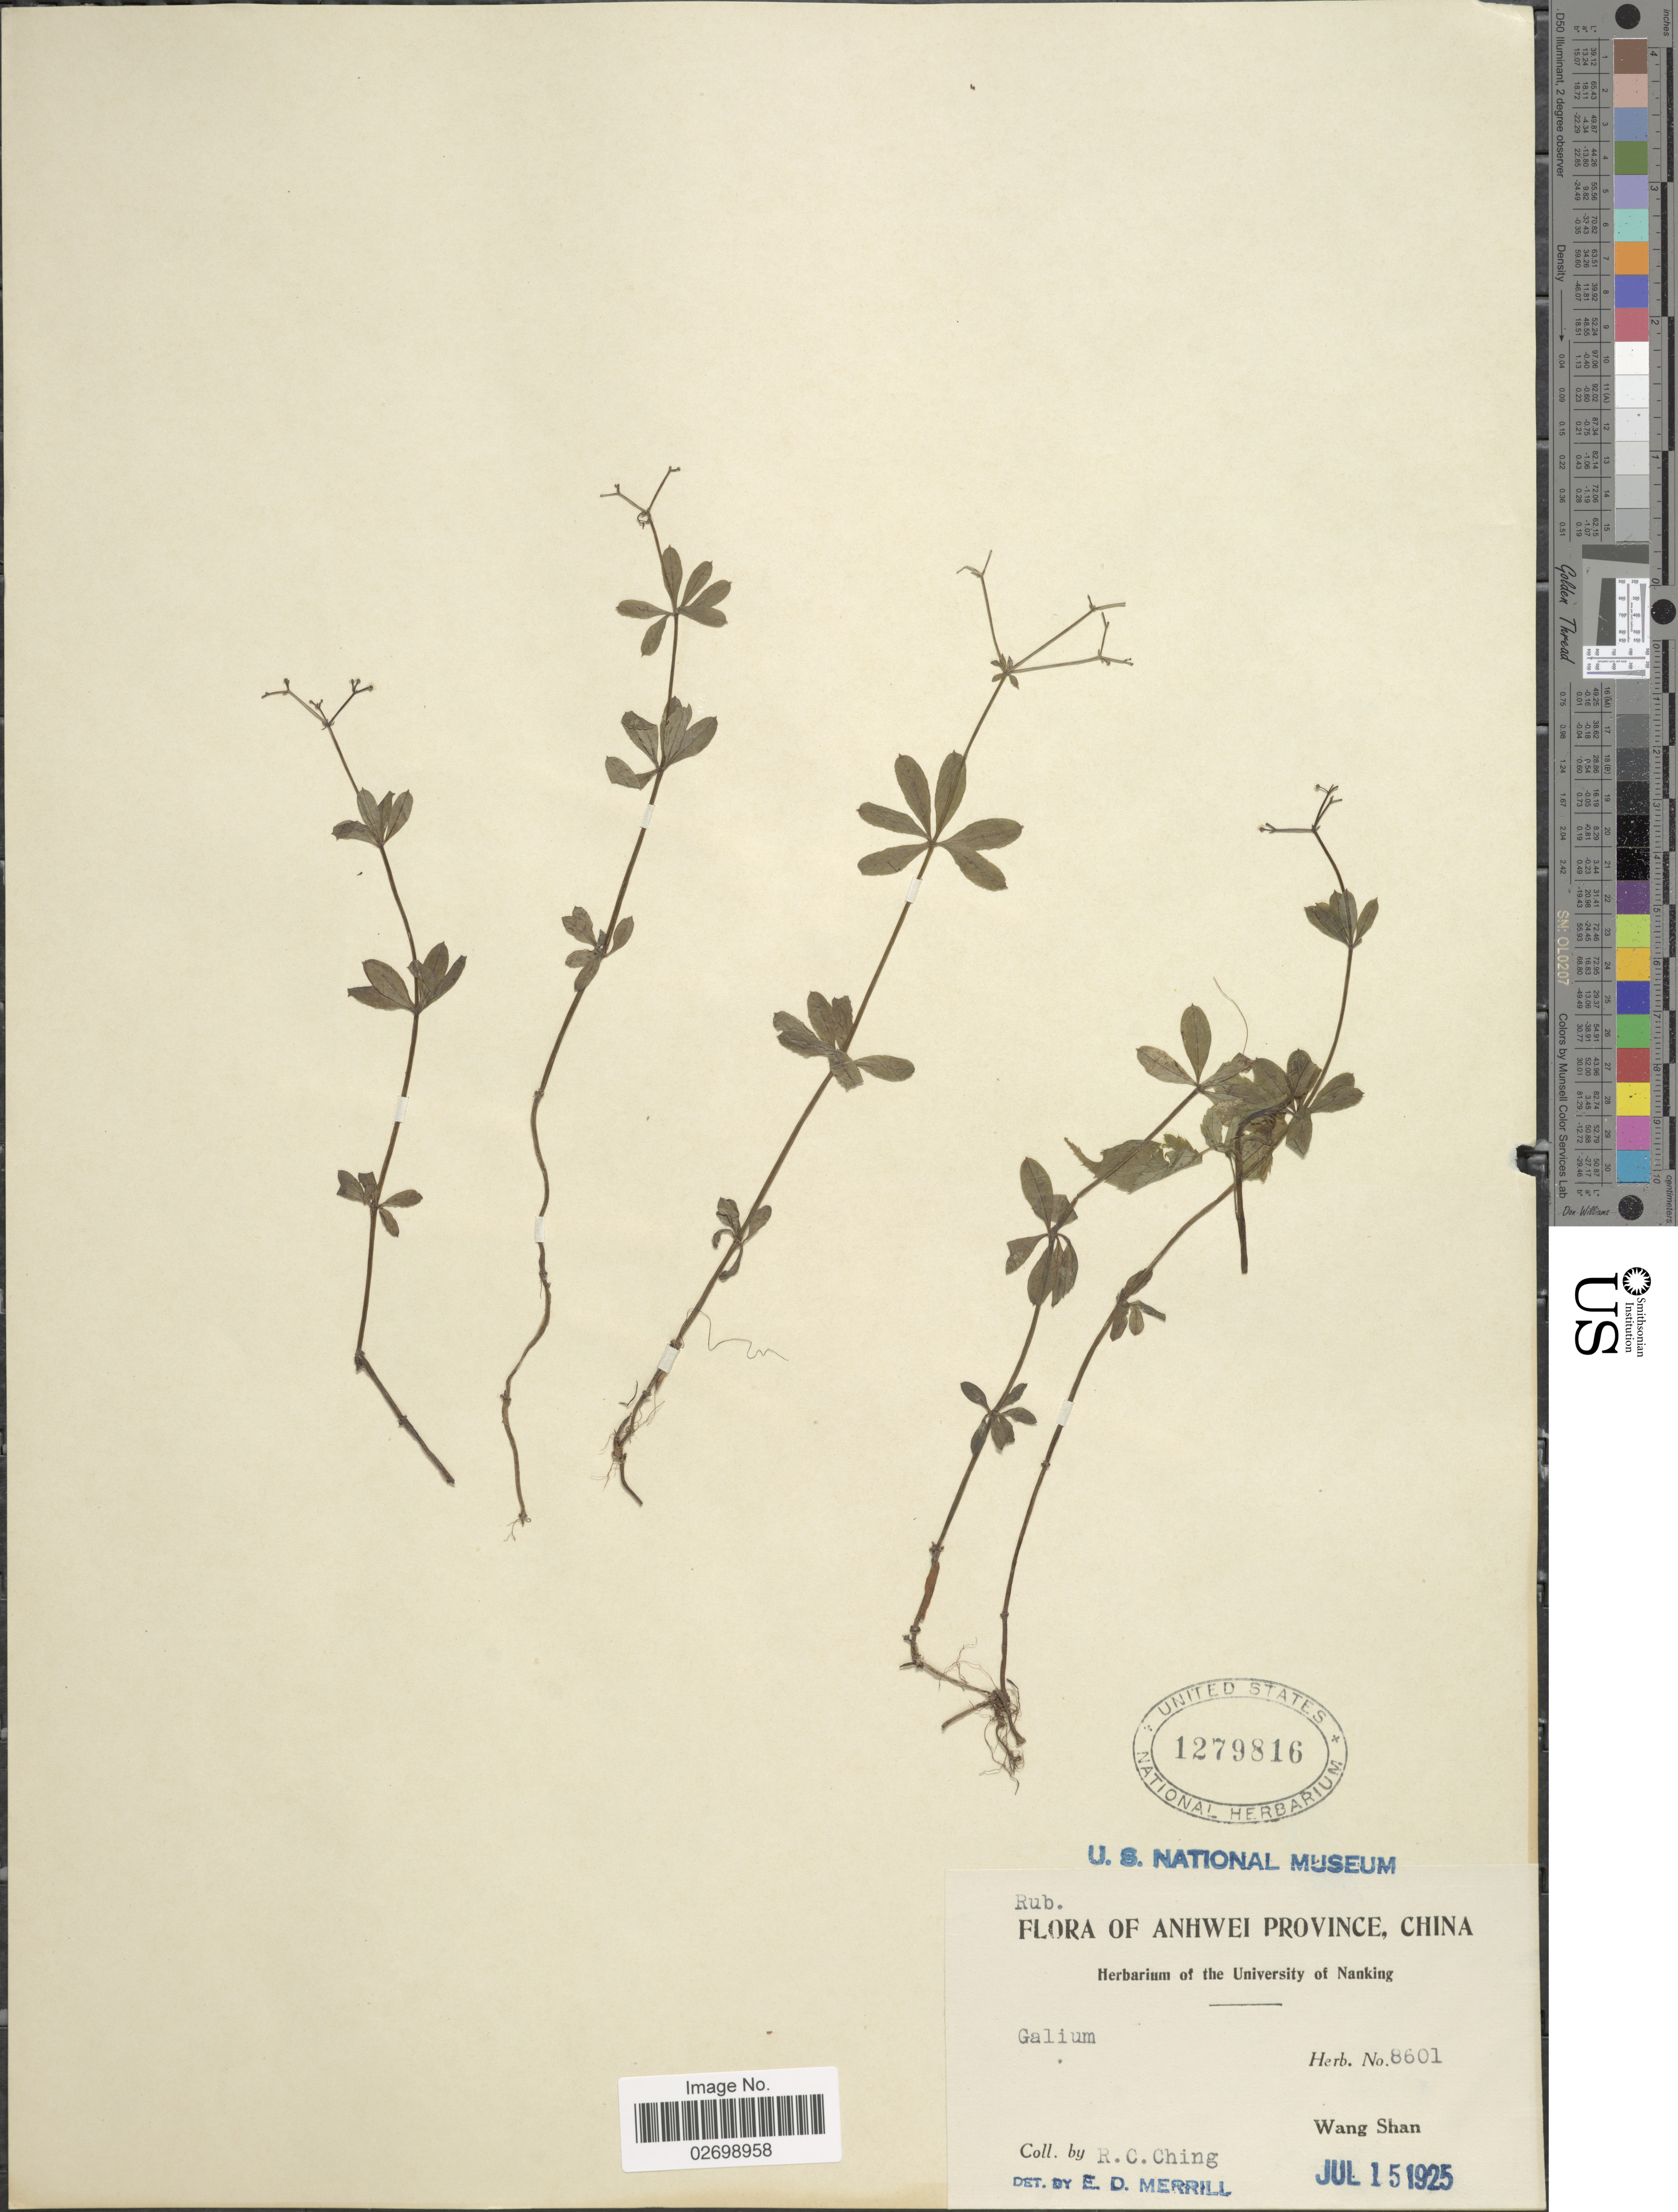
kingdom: Plantae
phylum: Tracheophyta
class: Magnoliopsida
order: Gentianales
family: Rubiaceae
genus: Galium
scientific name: Galium sp.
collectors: R. C. Ching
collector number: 8601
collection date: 1925-07-15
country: China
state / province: Anhui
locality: Anhwei Province. Wang Shan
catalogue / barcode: US 1279816